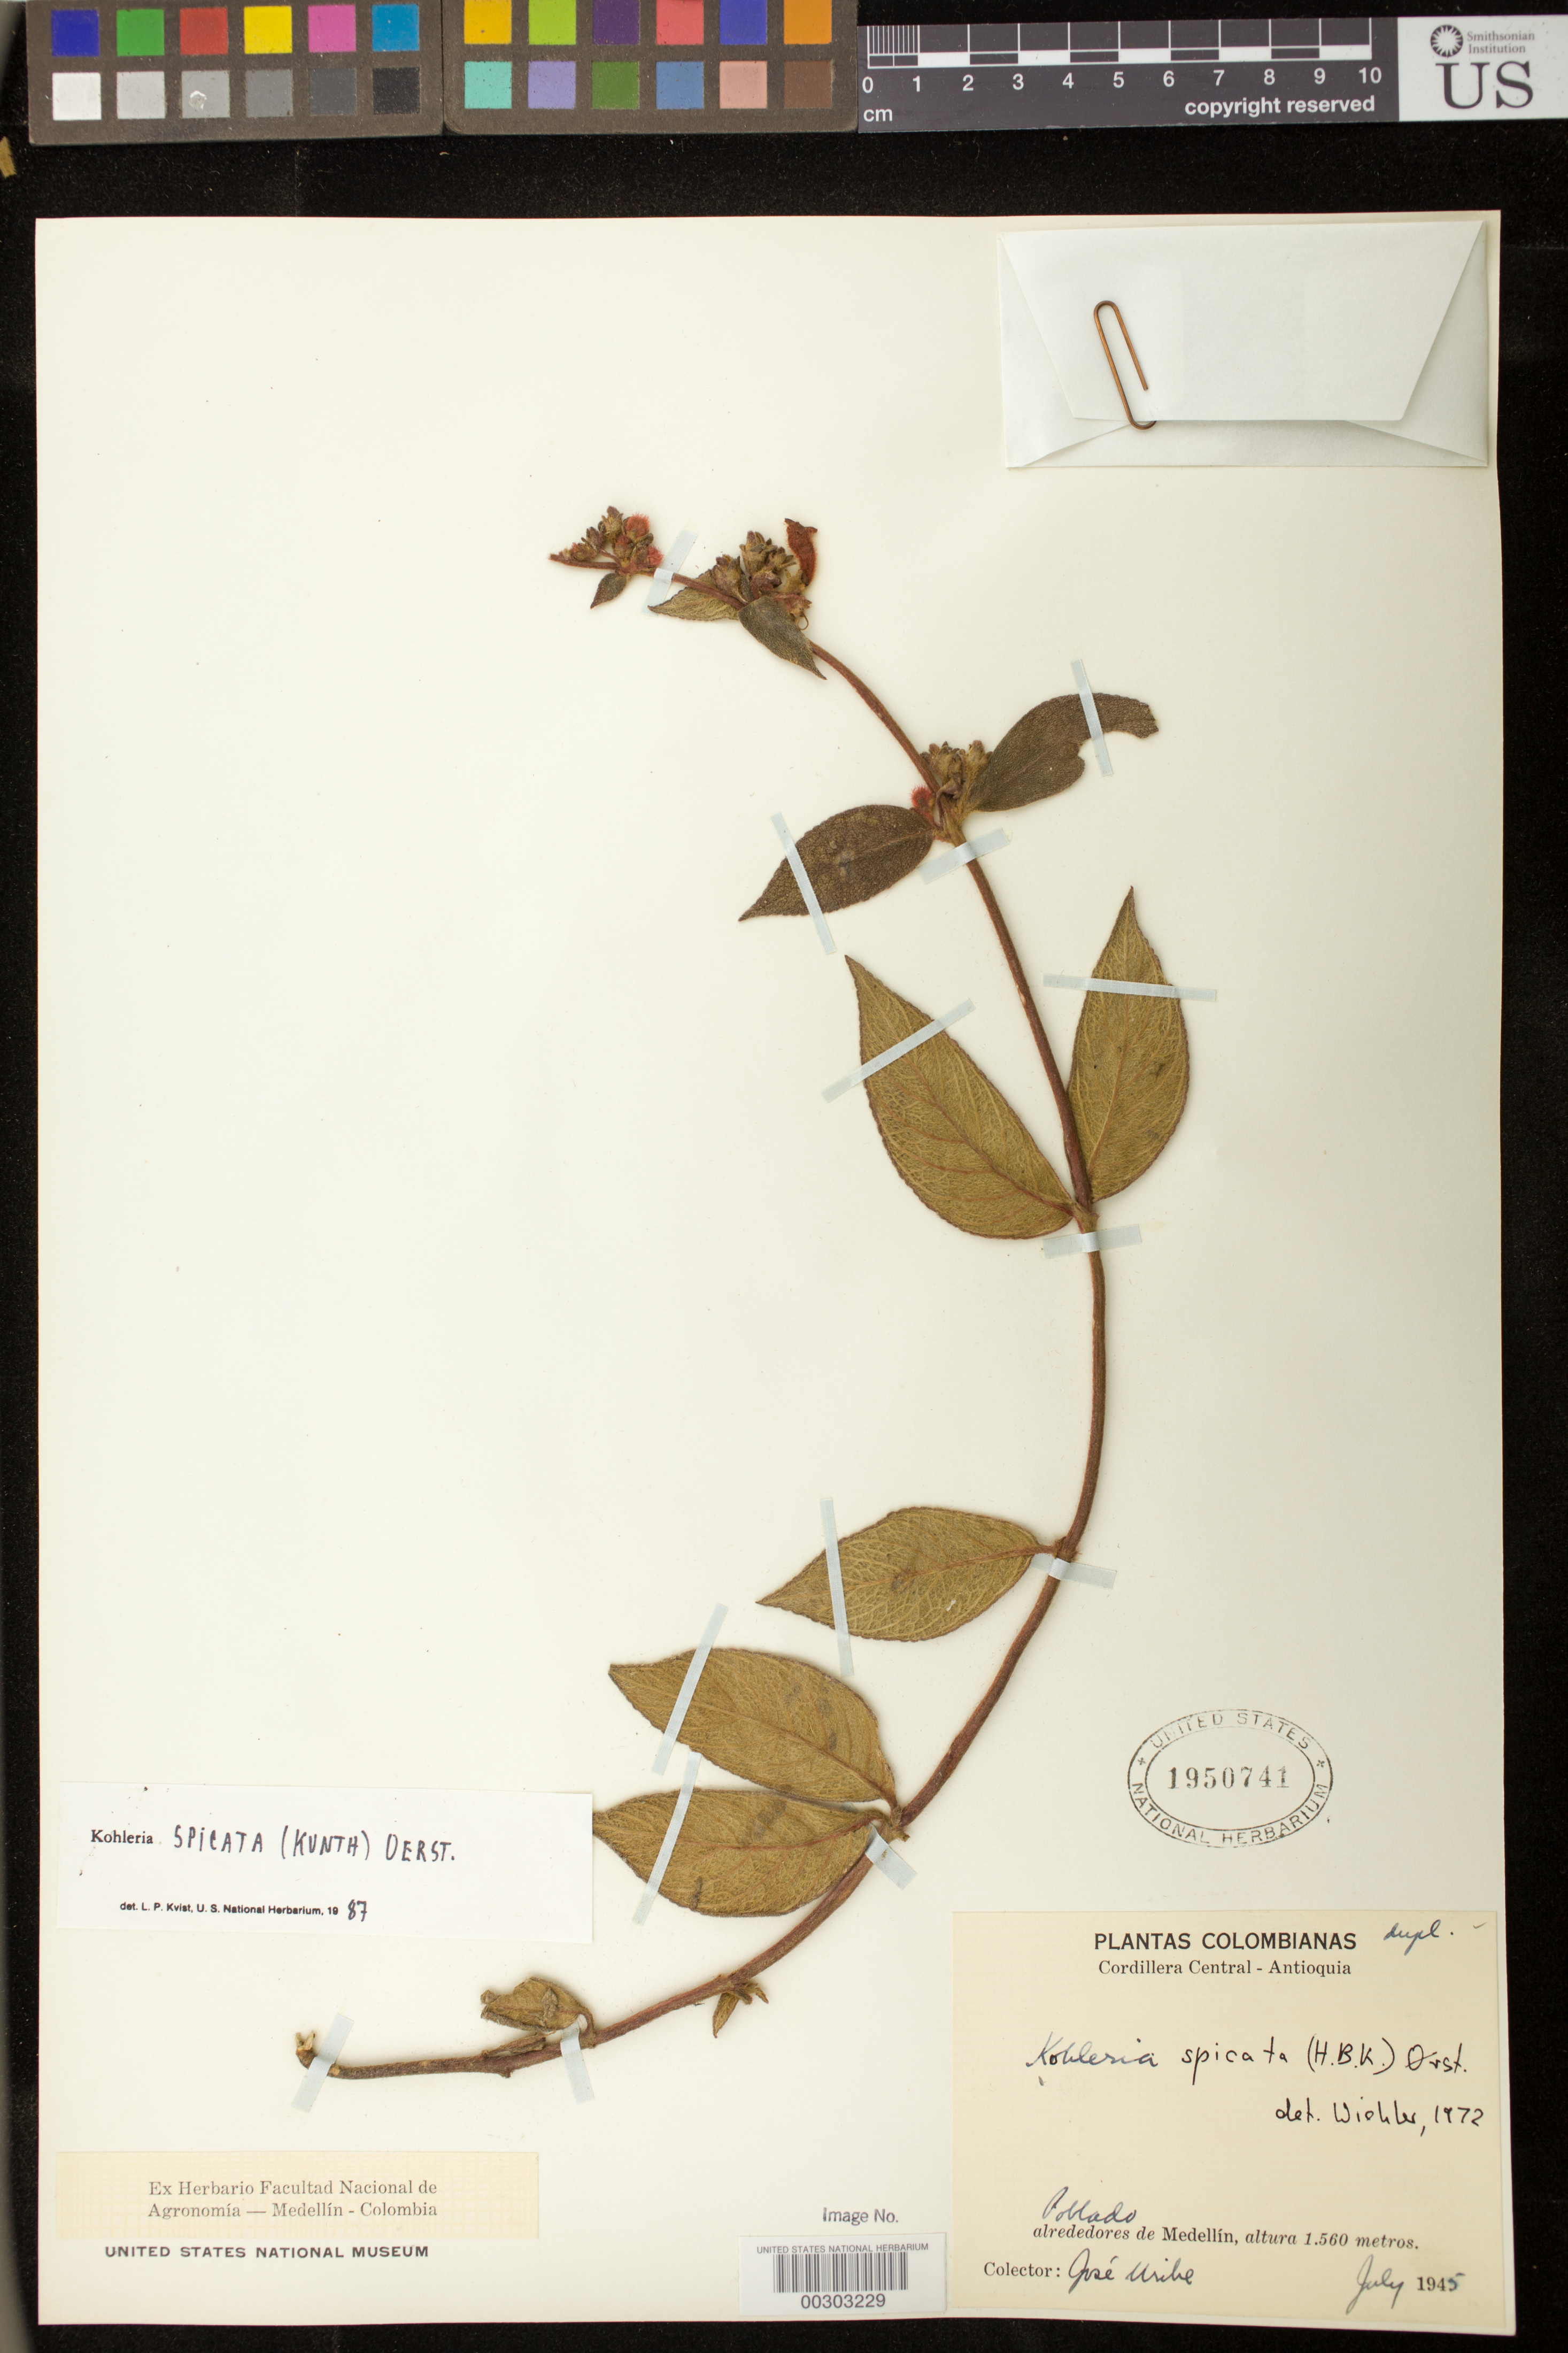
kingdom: Plantae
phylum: Tracheophyta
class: Magnoliopsida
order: Lamiales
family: Gesneriaceae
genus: Kohleria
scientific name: Kohleria spicata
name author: (Kunth) Oerst.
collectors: J. Uribe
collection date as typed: Jul 1945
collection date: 1945-07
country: Colombia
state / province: Antioquia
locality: Cordillera Central, Poblado, environs of Medellin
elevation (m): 1560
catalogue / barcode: US 1950741